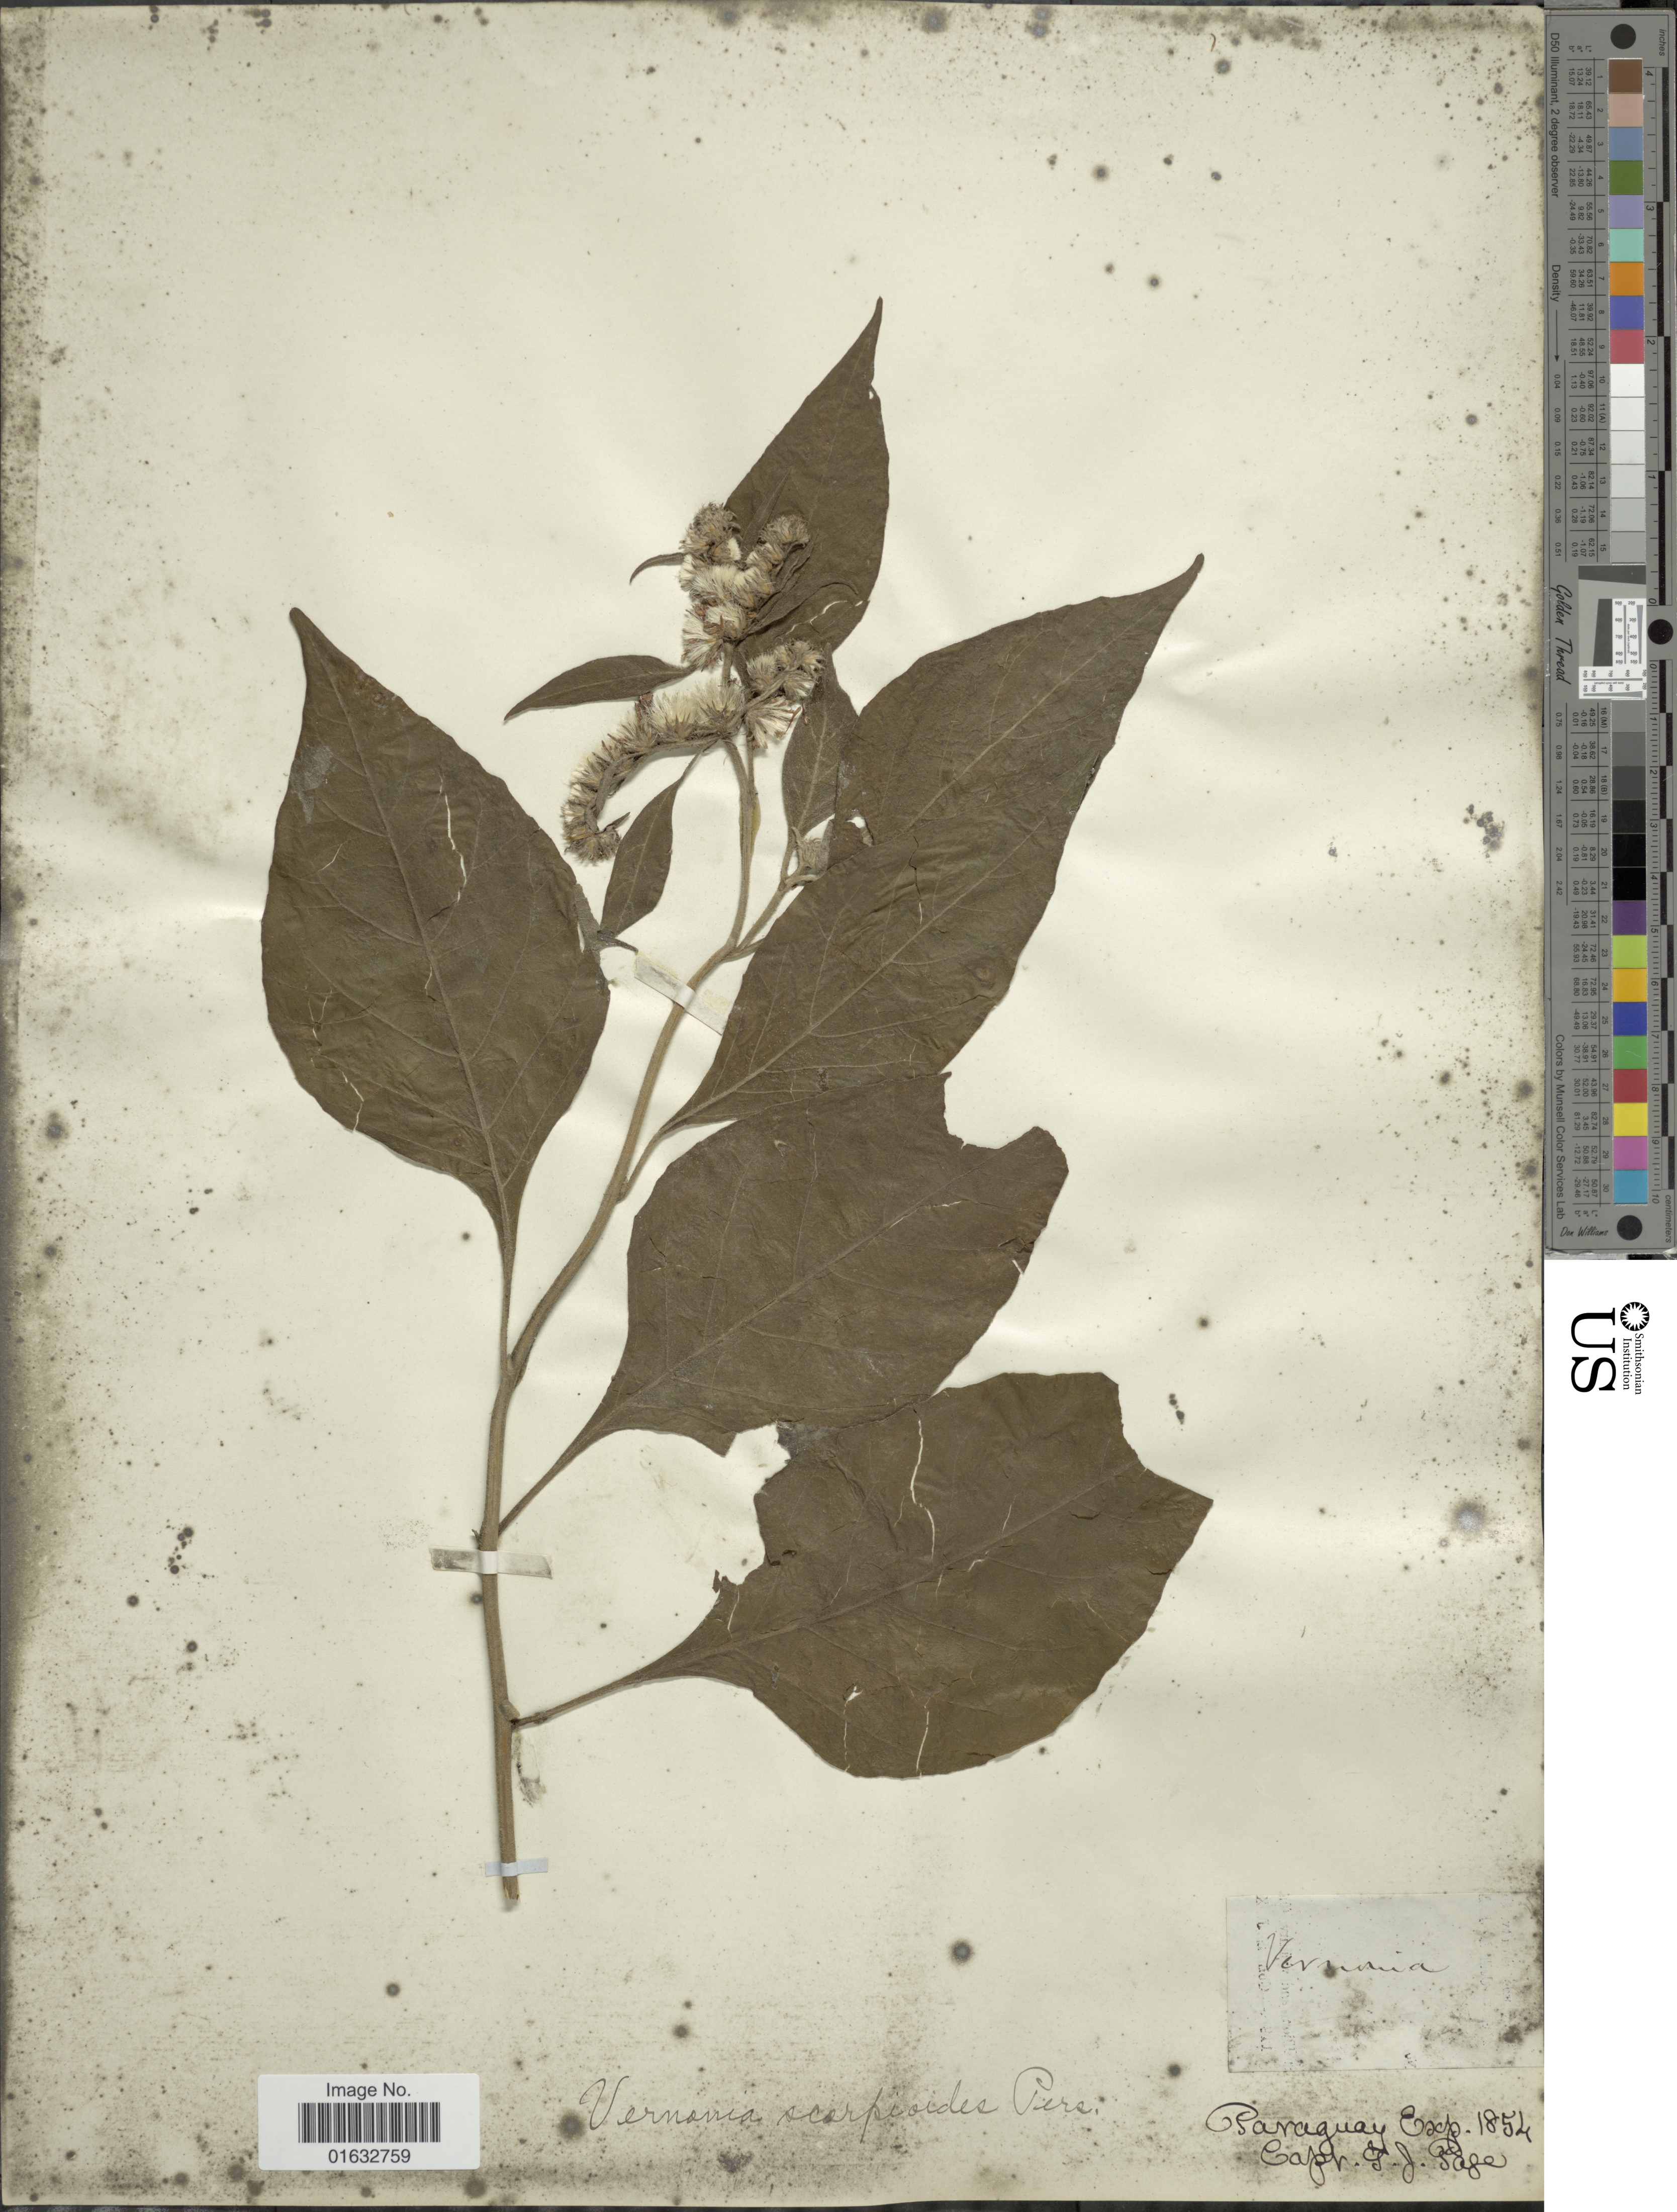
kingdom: Plantae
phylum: Tracheophyta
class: Magnoliopsida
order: Asterales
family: Asteraceae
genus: Cyrtocymura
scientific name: Cyrtocymura scorpioides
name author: (Lam.) H. Rob.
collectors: T. J. Page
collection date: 1854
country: Paraguay